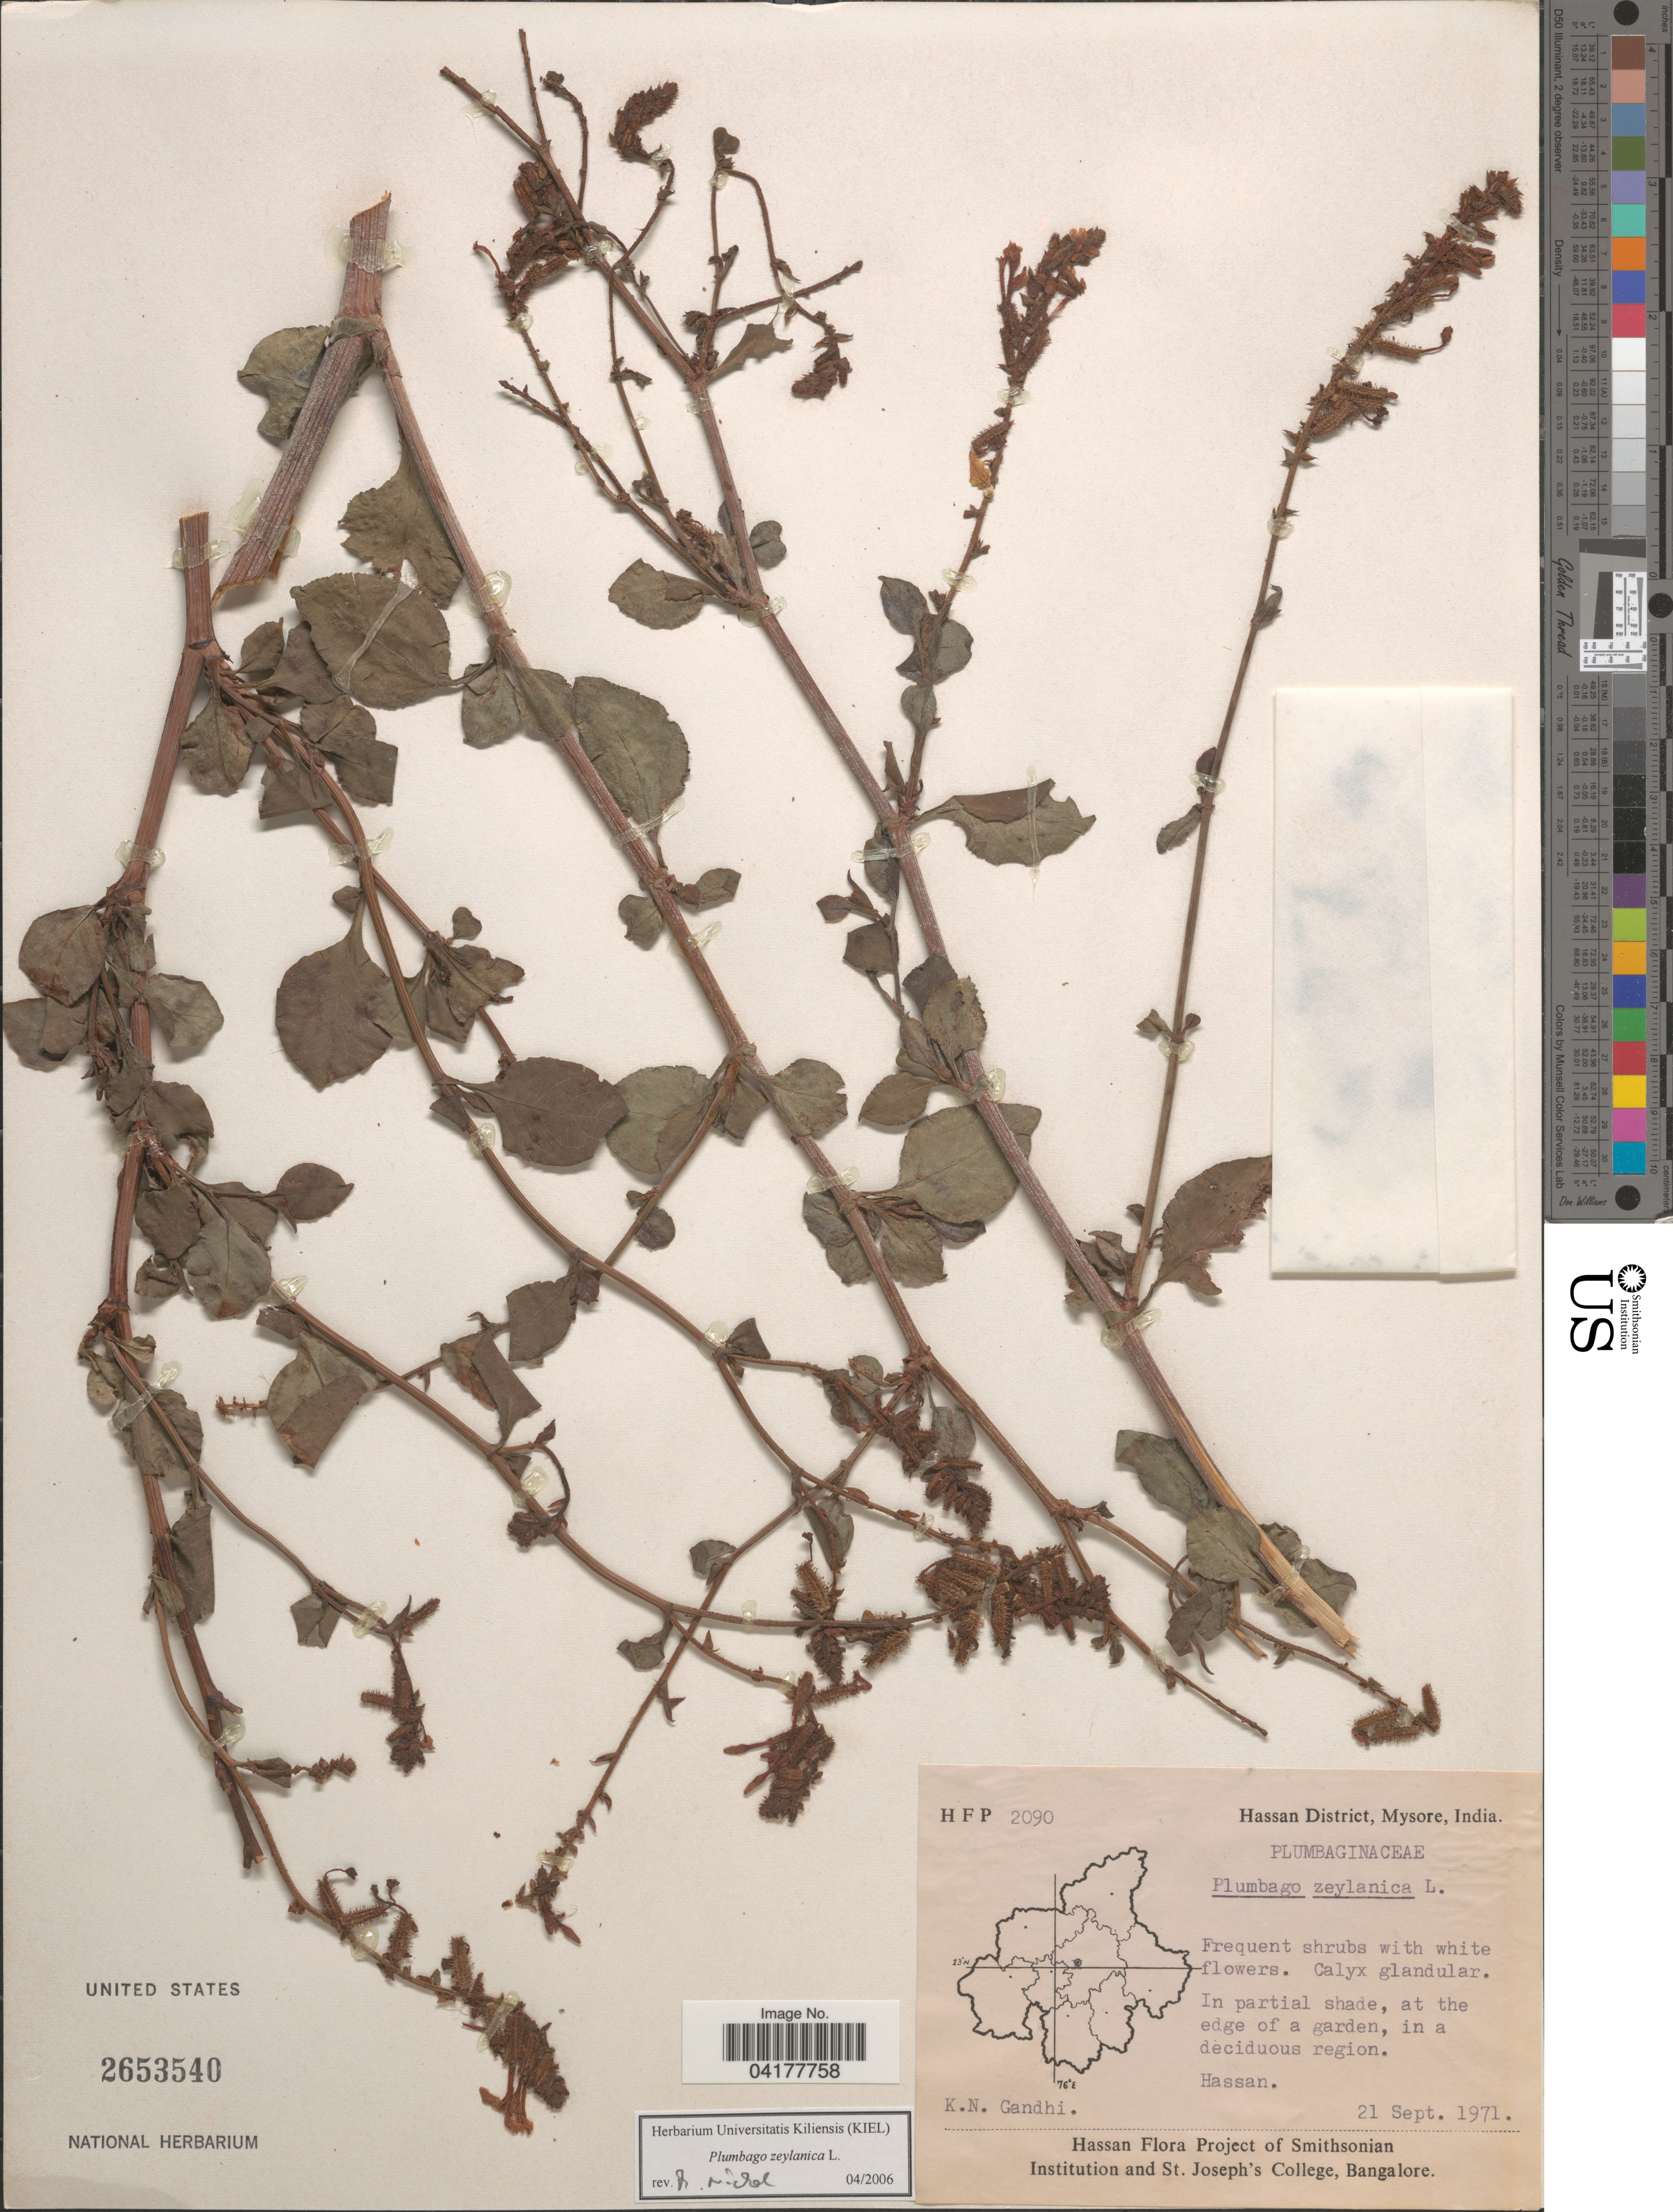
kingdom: Plantae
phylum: Tracheophyta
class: Magnoliopsida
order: Caryophyllales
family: Plumbaginaceae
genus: Plumbago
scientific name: Plumbago zeylanica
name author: L.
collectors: K. N. Gandhi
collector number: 2090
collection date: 1971-09-21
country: India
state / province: Karnataka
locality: Hassan District, Mysore. In partial shade, at the edge of a garden. Hassan.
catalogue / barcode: US 2653540